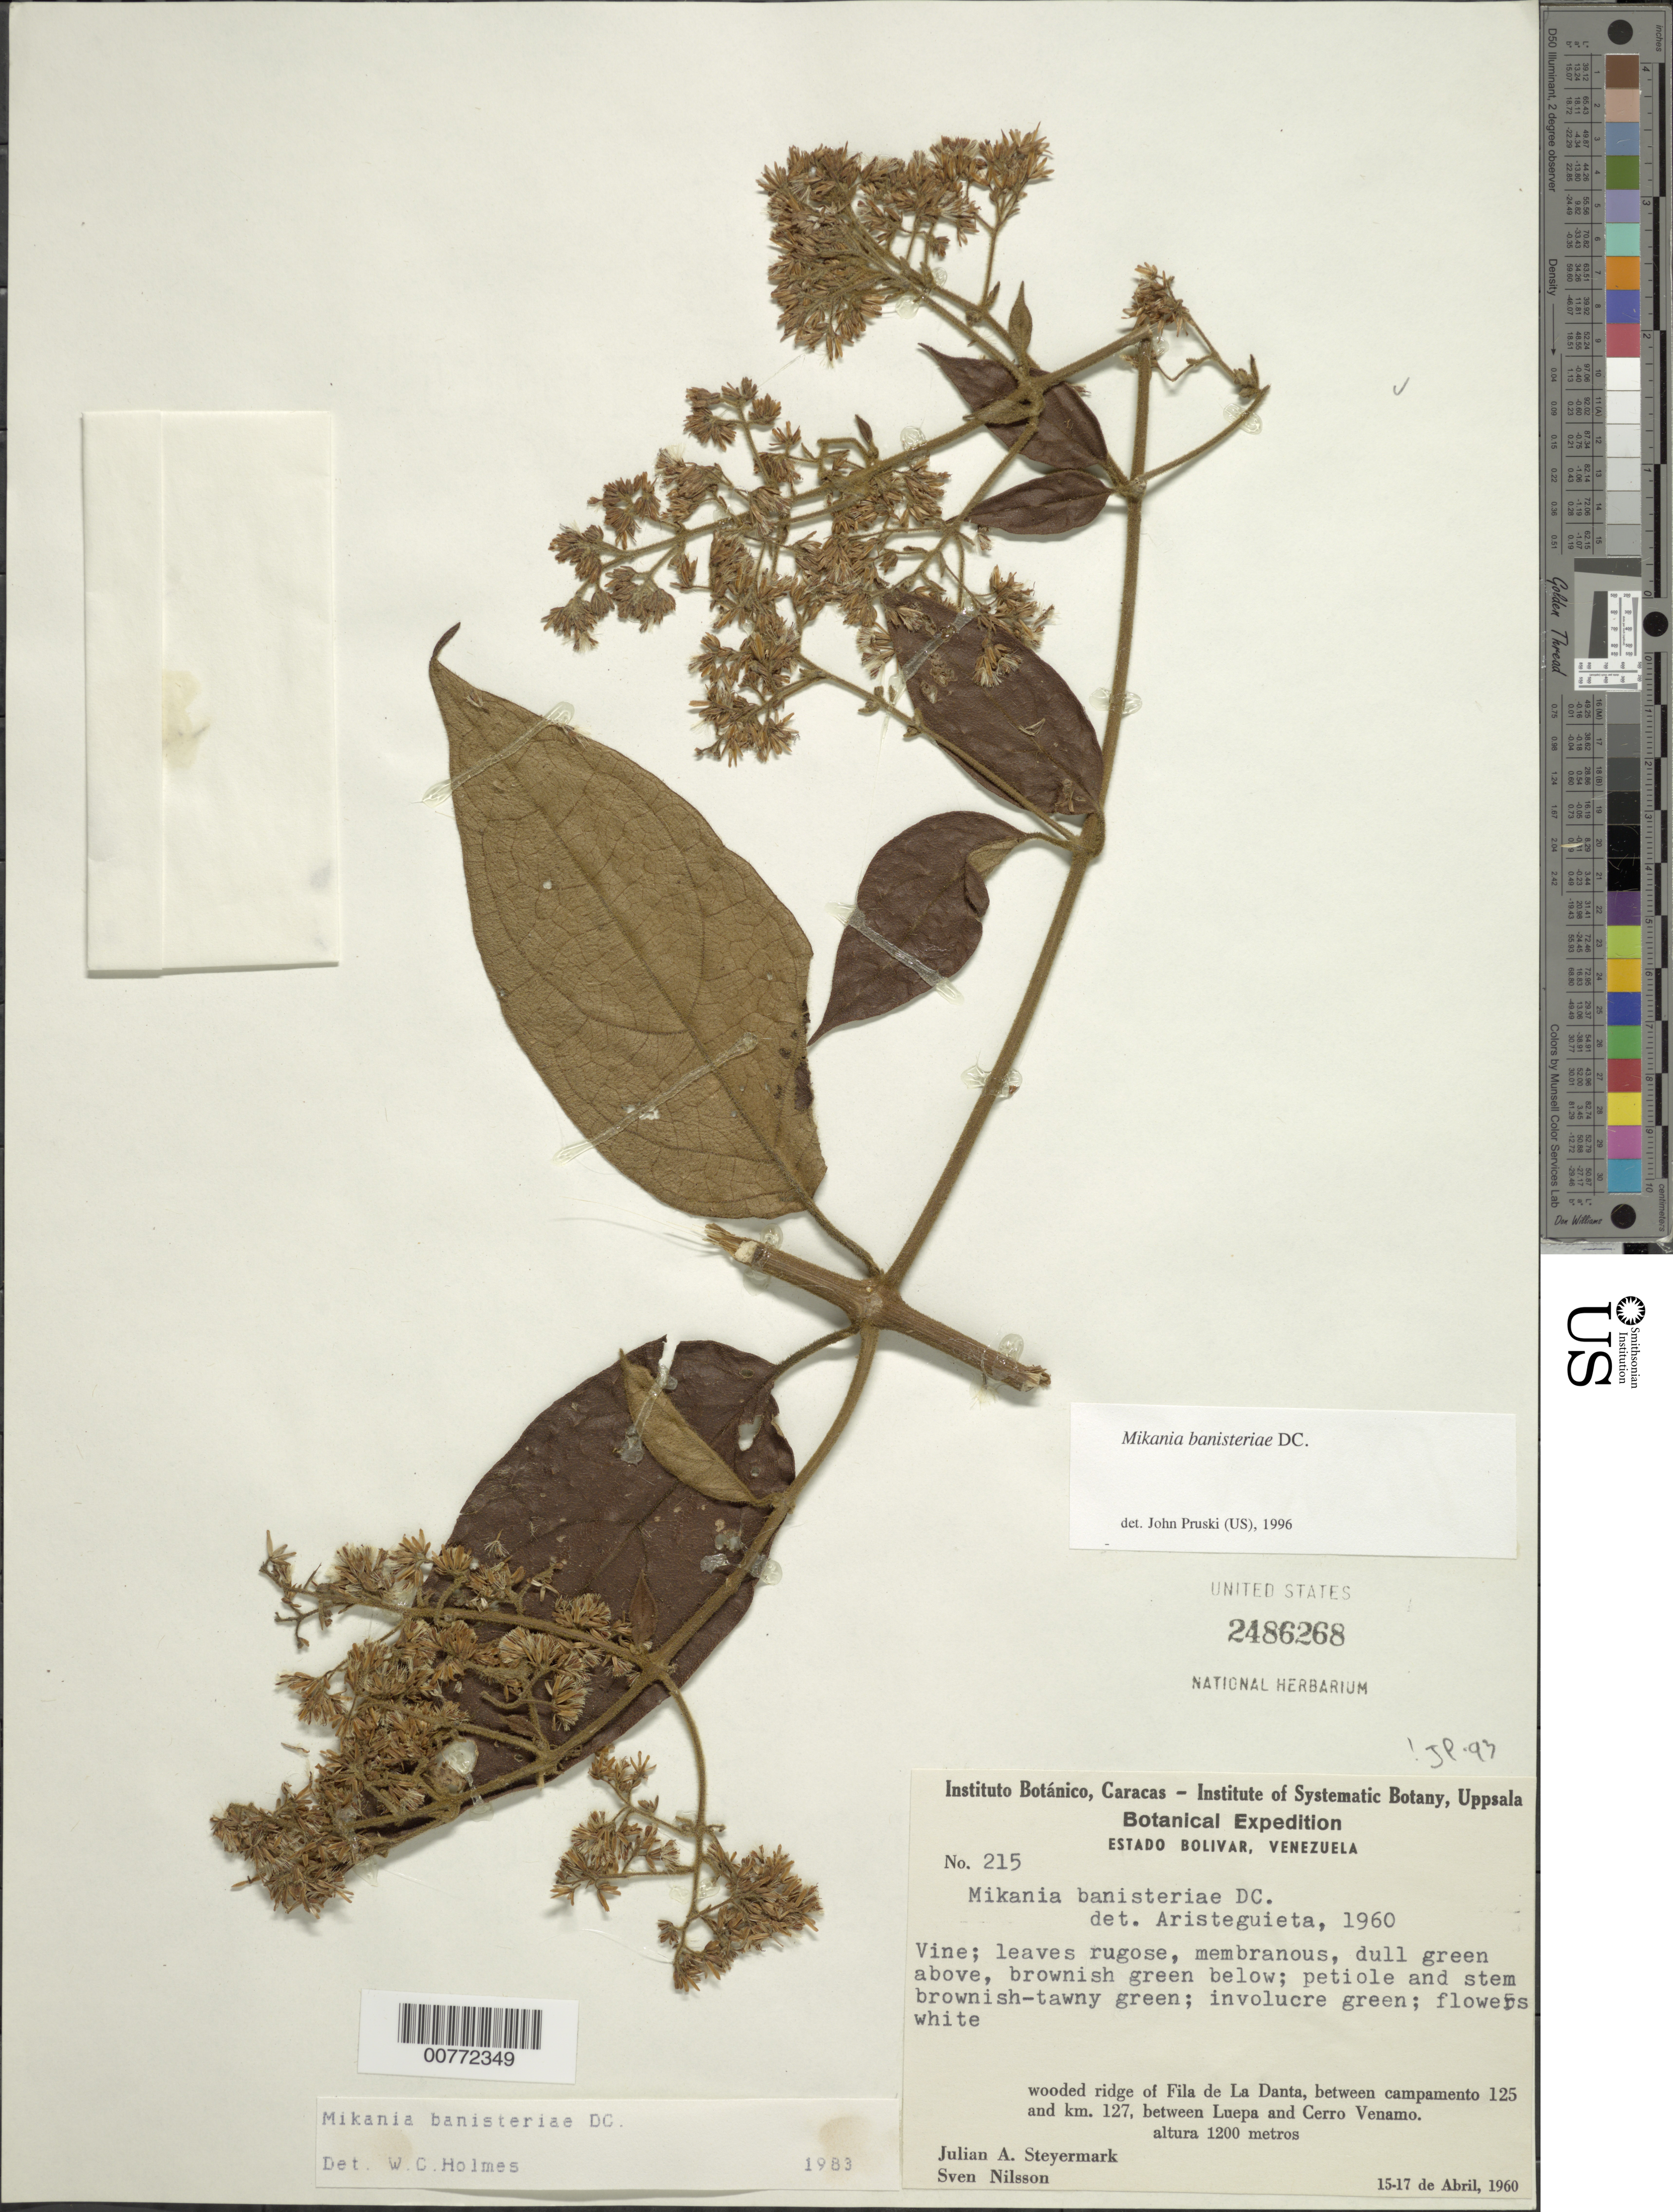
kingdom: Plantae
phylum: Tracheophyta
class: Magnoliopsida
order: Asterales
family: Asteraceae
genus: Mikania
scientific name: Mikania banisteriae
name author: DC.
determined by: Aristeguieta, L.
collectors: J. Steyermark & S. Nilsson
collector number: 60 215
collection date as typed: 15-Apr-60 to 17-Apr-60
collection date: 1960-04-15/1960-04-17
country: Venezuela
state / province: Bolívar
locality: Fila La Danta, following the provisional carretera between campamento 125 and km 127, between Luepa and cerro Venamo; vicinity of camp at km 125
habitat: Wooded ridge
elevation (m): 1200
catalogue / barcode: US 2486268